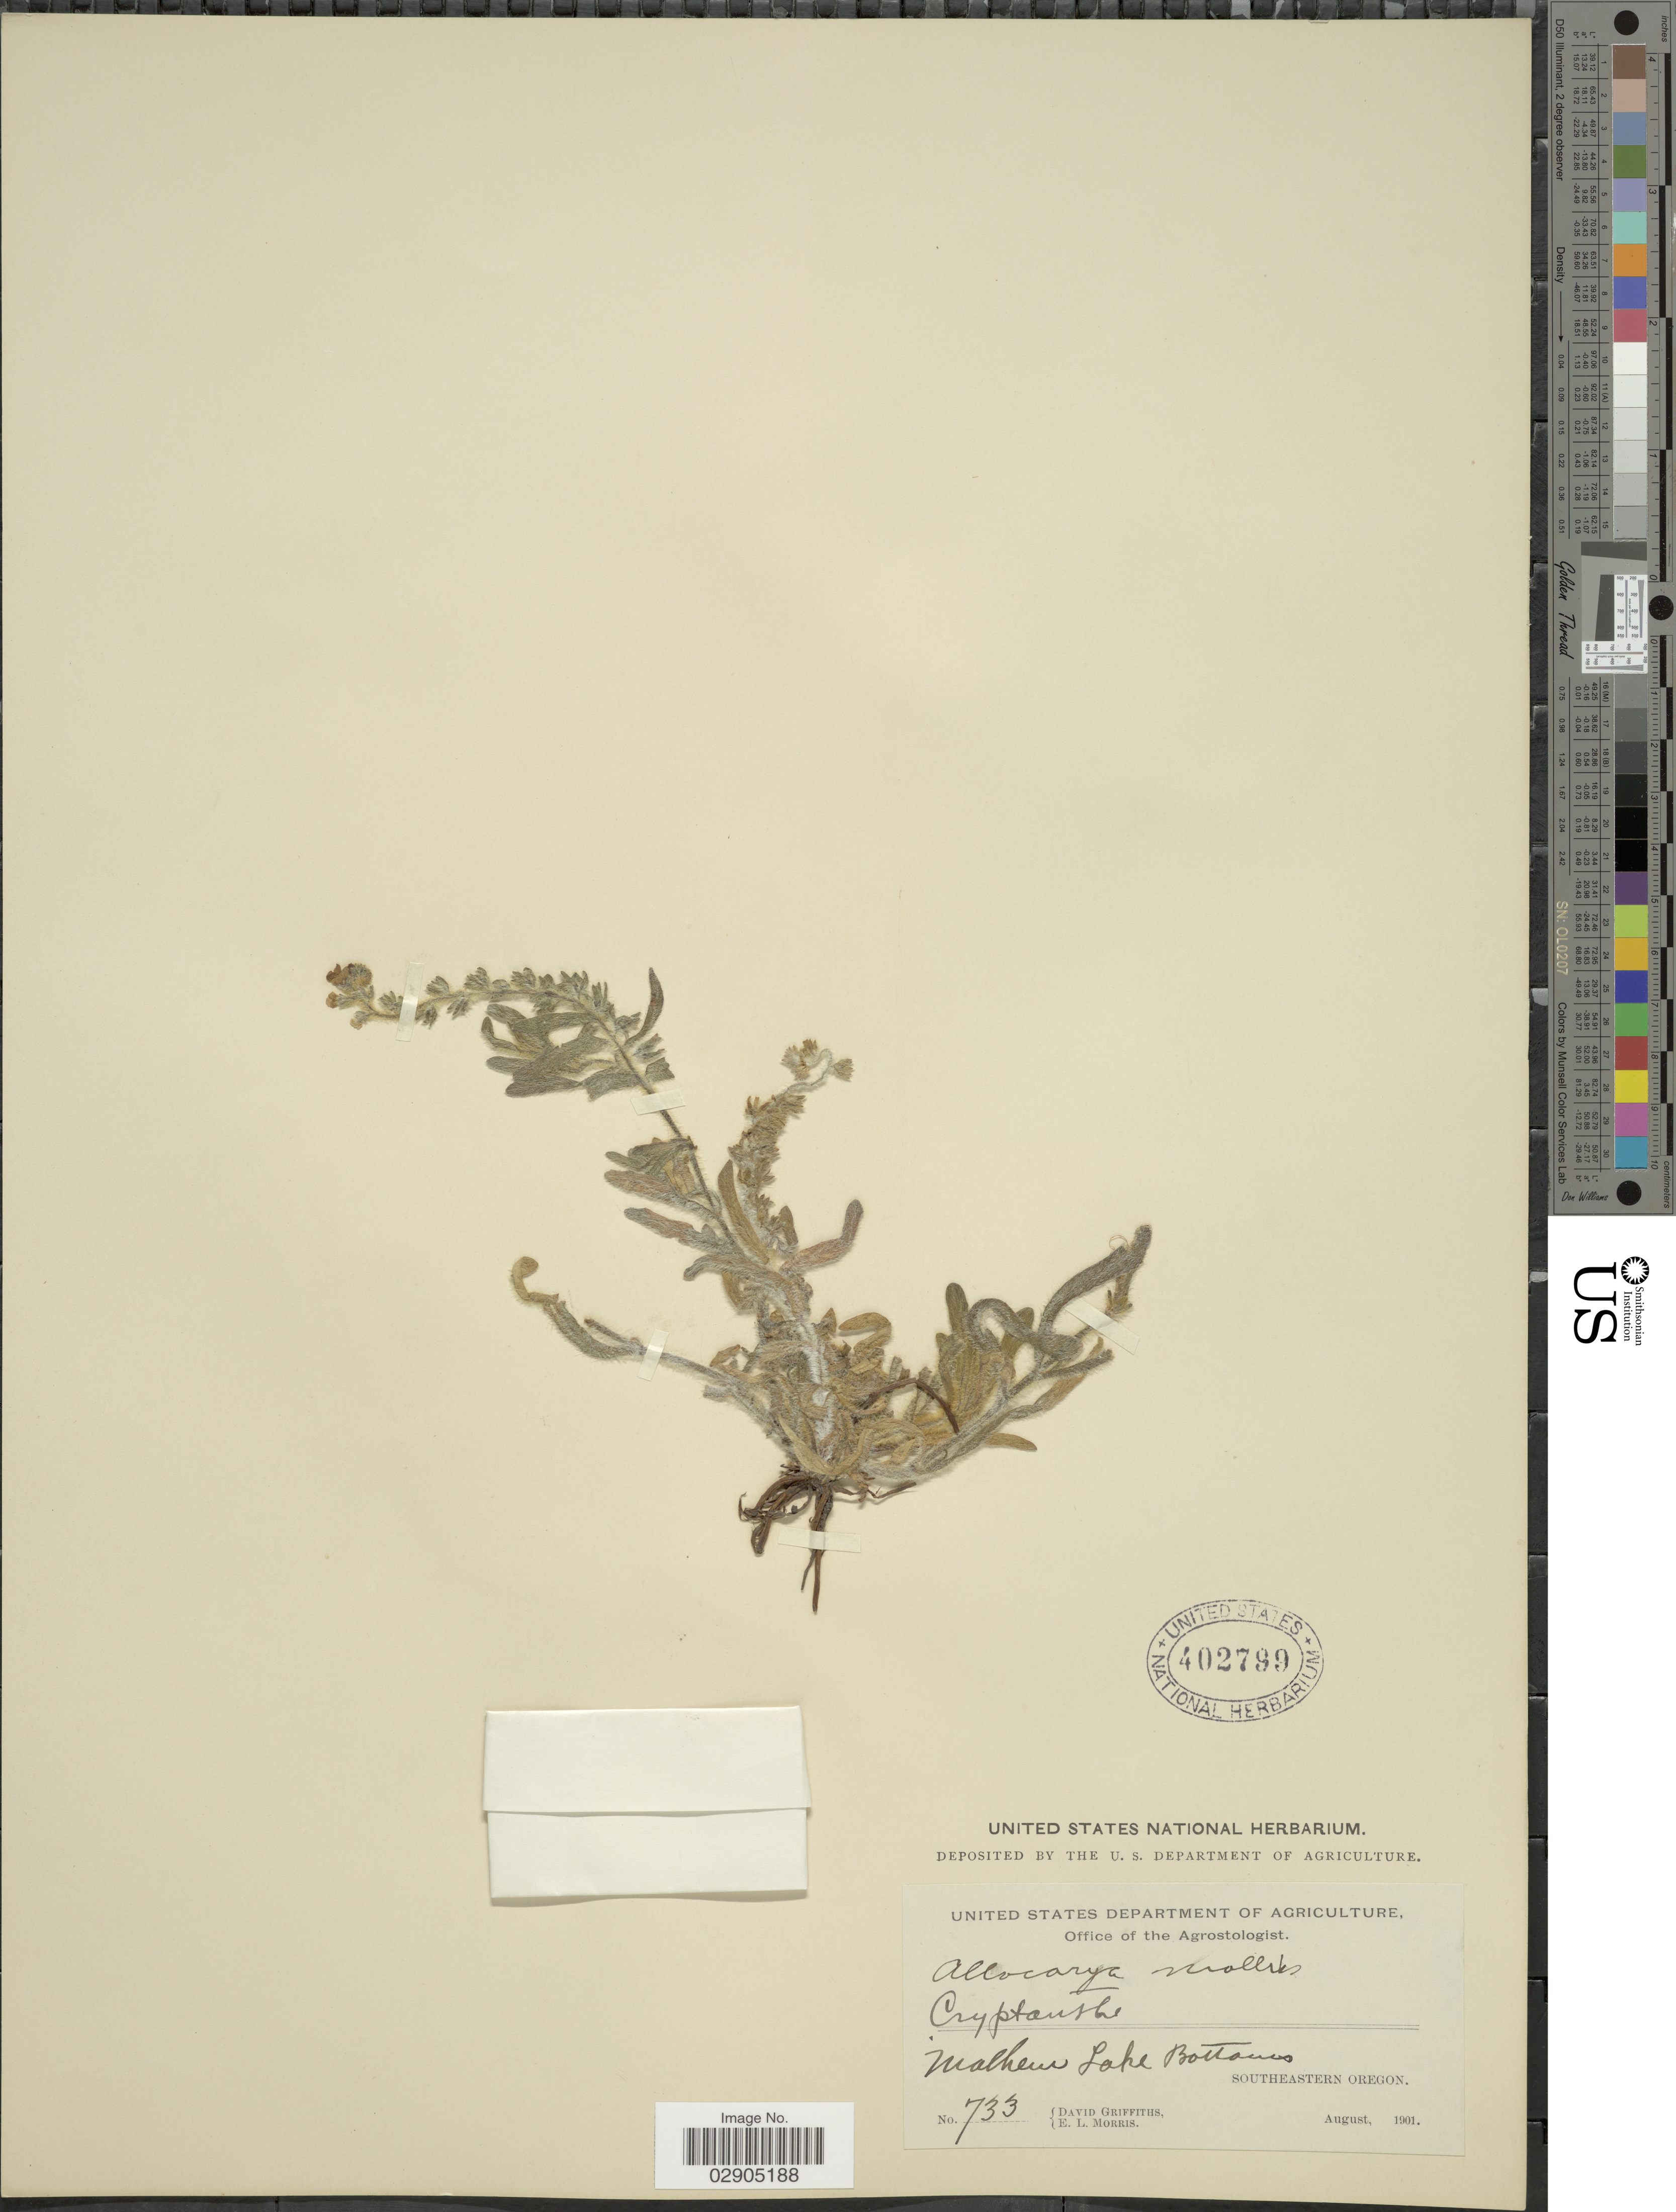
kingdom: Plantae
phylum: Tracheophyta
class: Magnoliopsida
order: Boraginales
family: Boraginaceae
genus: Allocarya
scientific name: Allocarya chorisiana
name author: (Cham. & Schltdl.) Greene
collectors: D. Griffiths & E. Morris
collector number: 733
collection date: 1901-08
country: United States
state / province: Oregon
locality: Malheur Lake Bottoms. Southeastern Oregon.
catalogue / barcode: US 402799